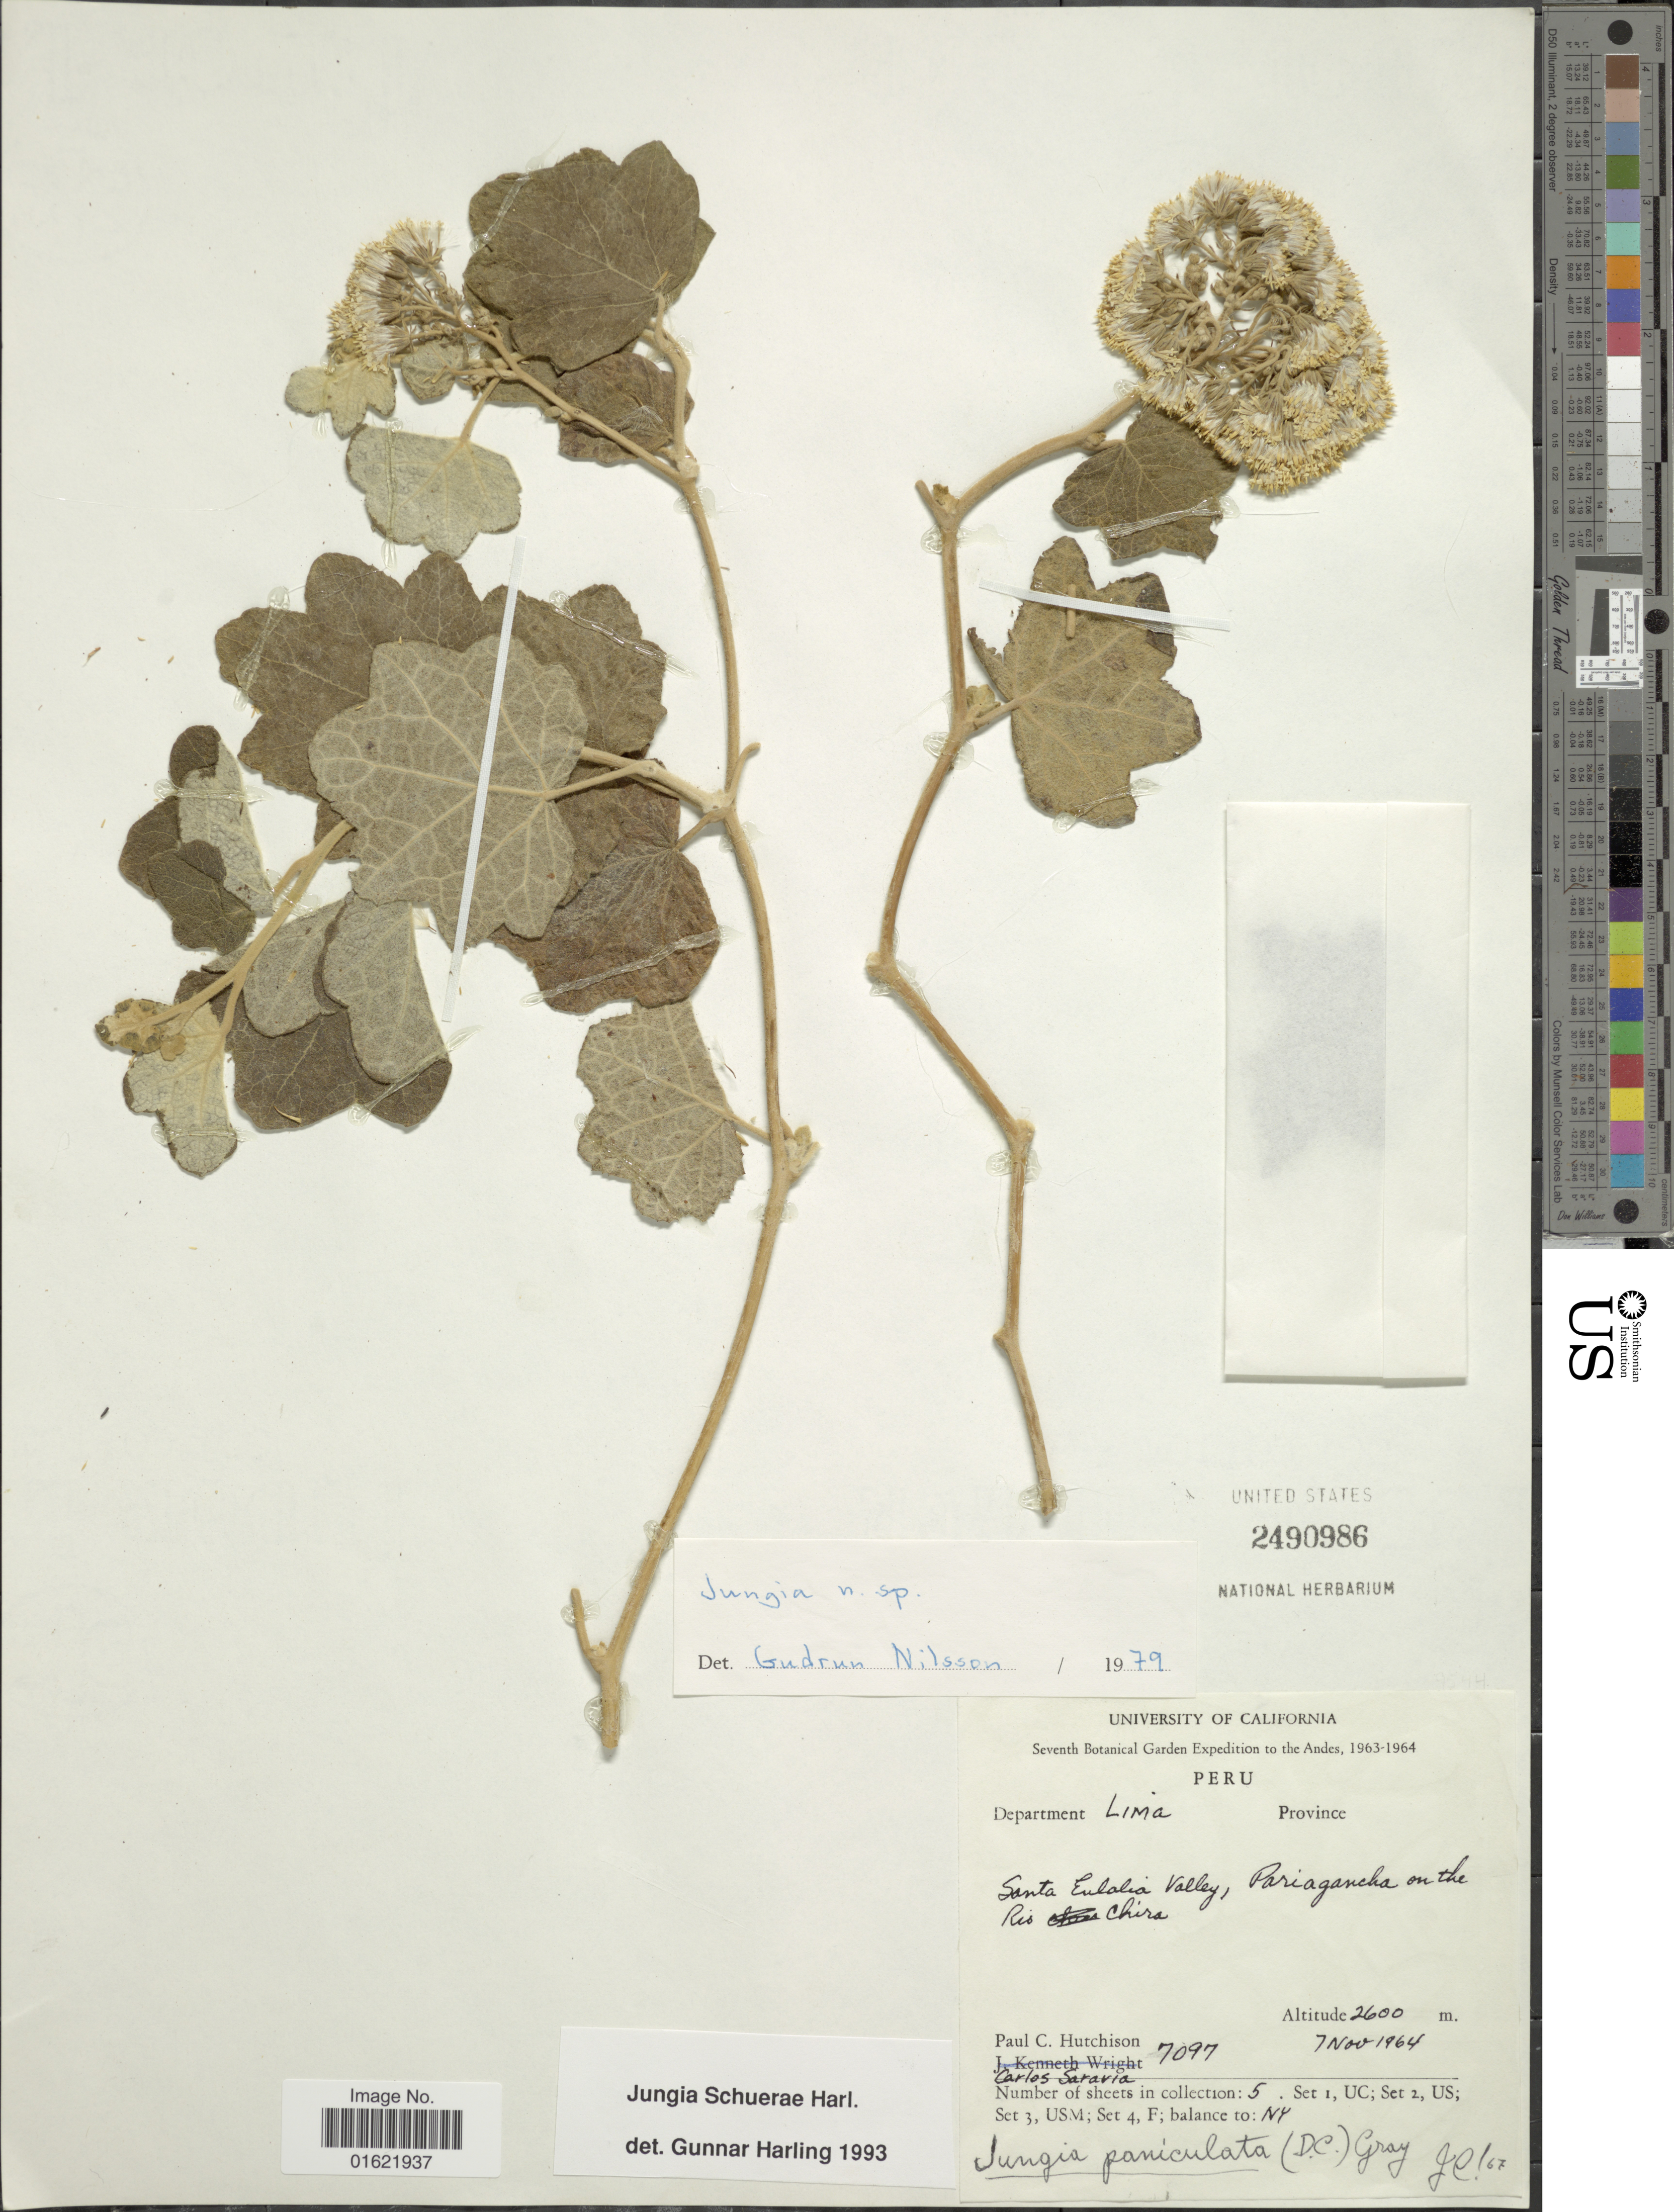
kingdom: Plantae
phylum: Tracheophyta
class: Magnoliopsida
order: Asterales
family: Asteraceae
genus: Jungia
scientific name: Jungia schuerae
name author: Harling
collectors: P. C. Hutchison & C. Saravia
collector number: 8097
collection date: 1964-11-07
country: Peru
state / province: Lima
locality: Santa Eulalia Valley, Pariagancha on the Río Chira, Department Lima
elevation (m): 2600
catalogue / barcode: US 2490986